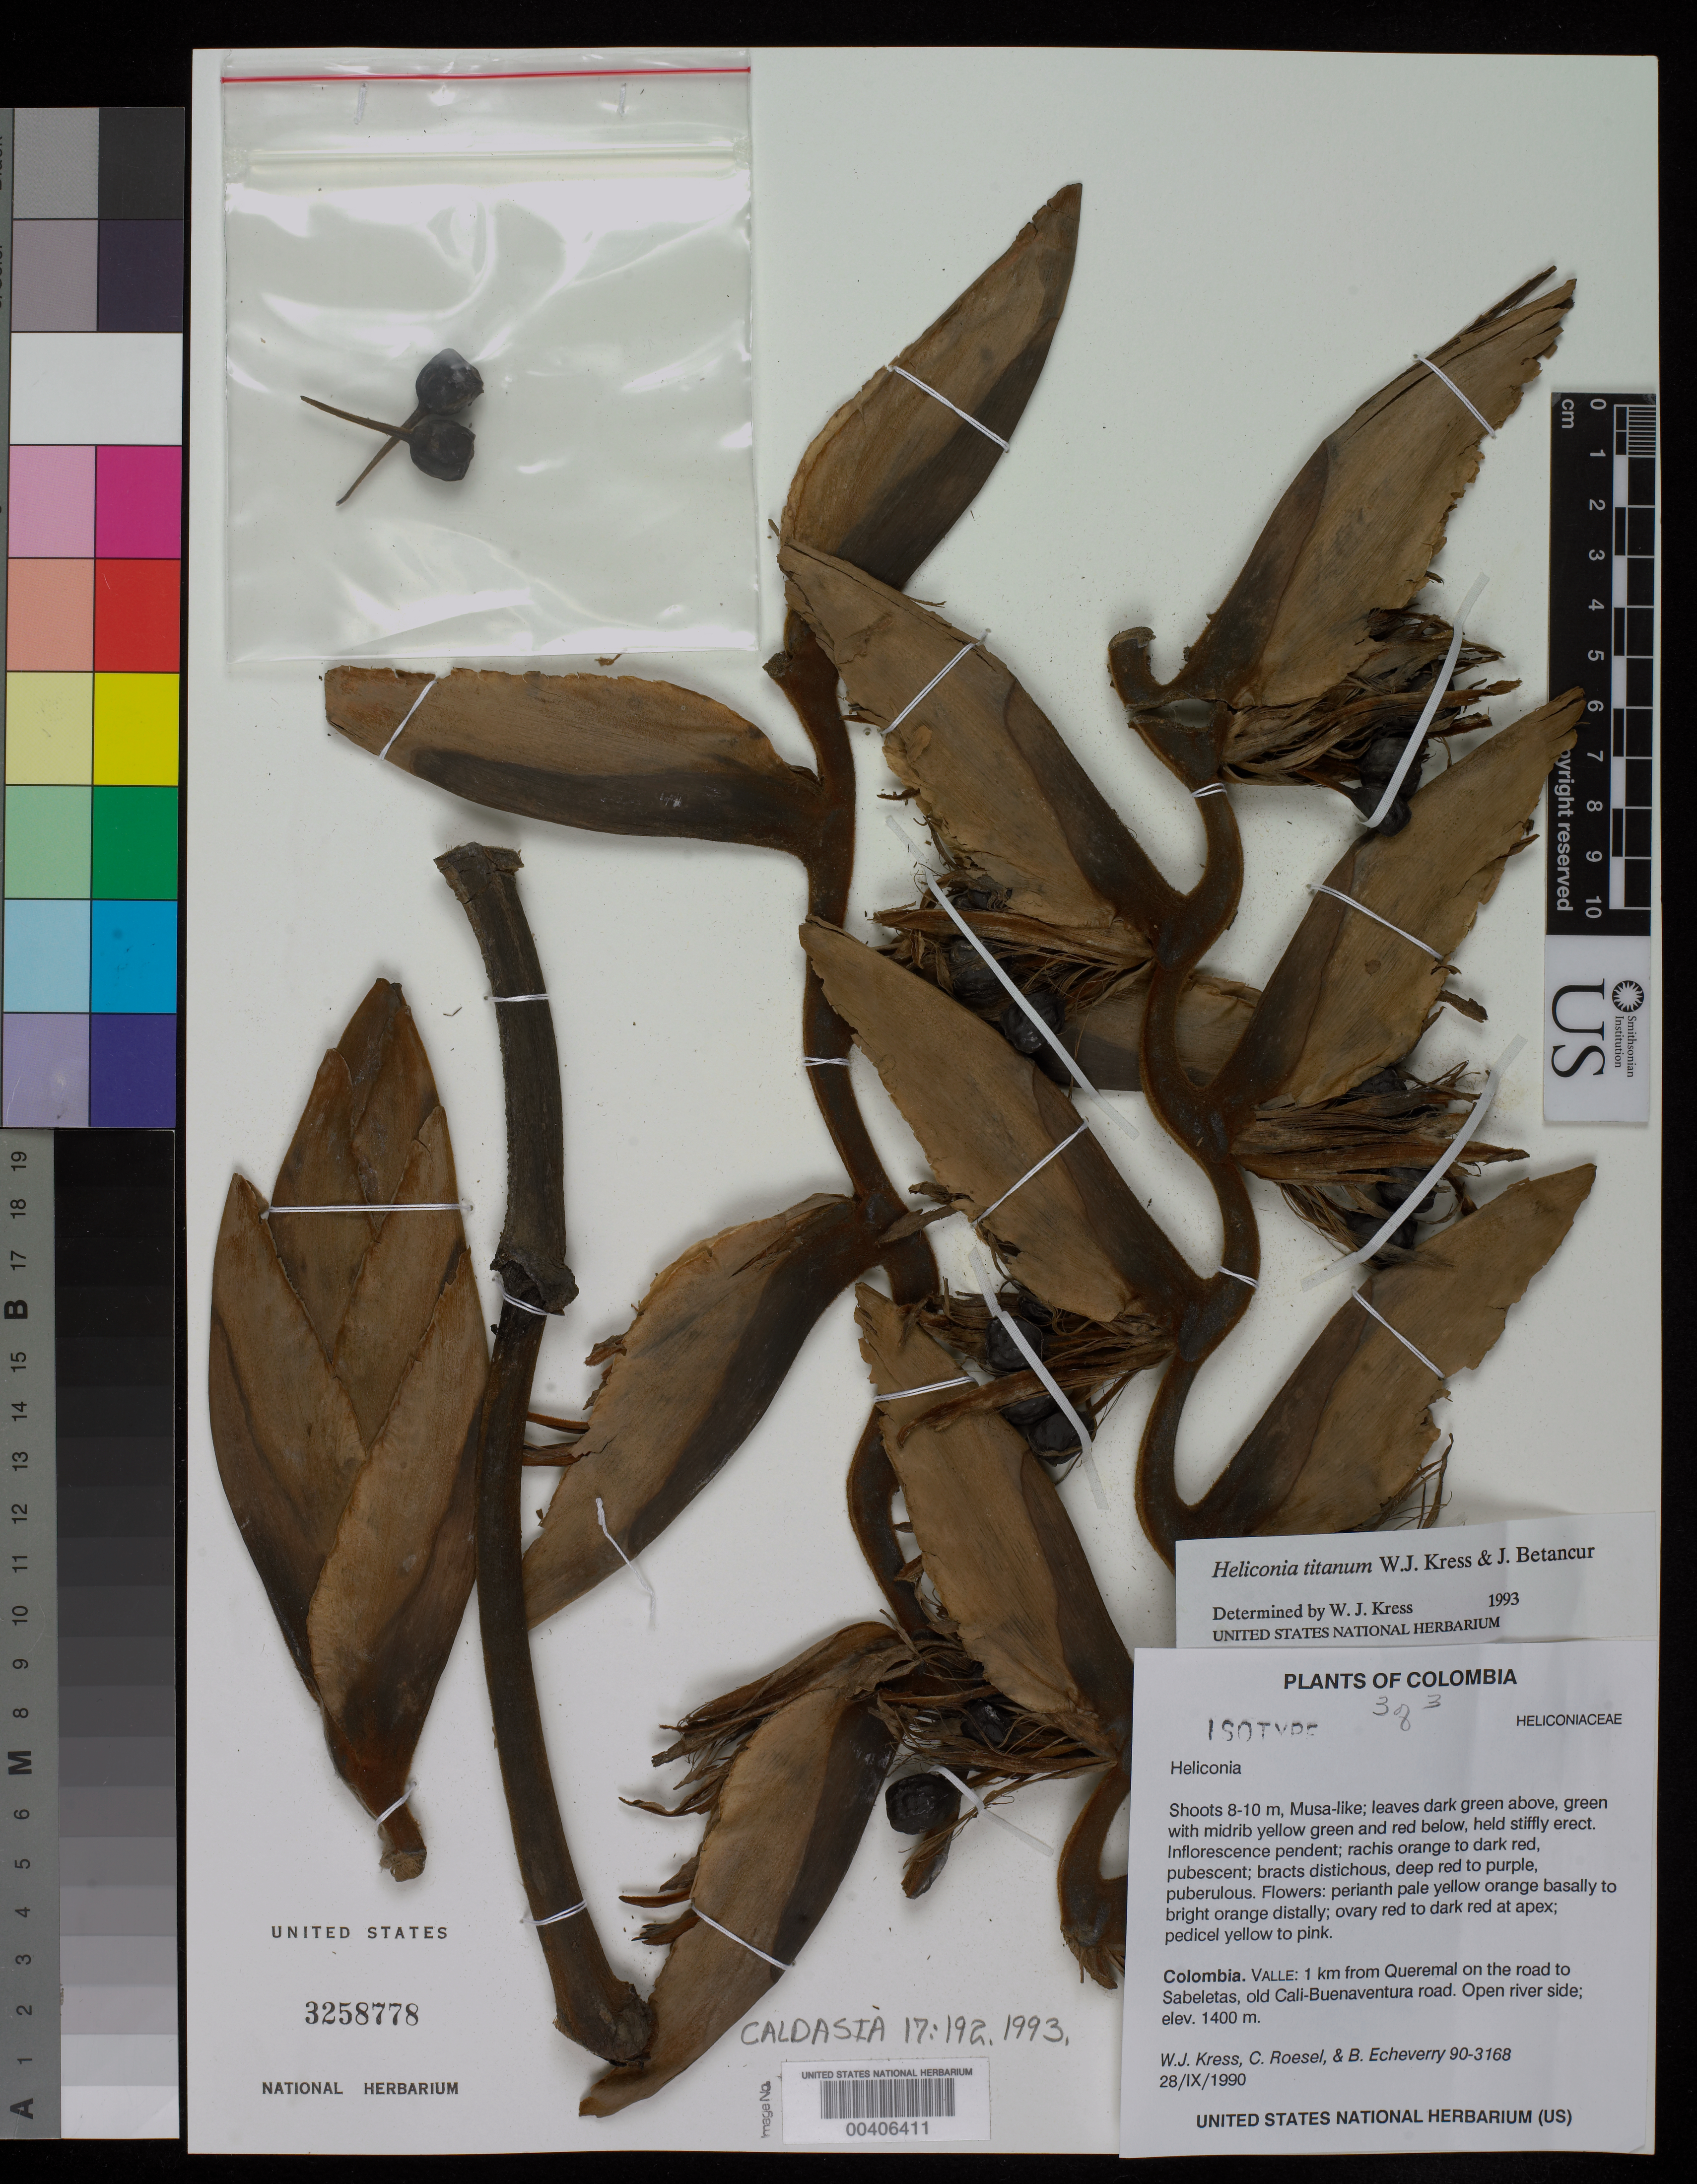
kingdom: Plantae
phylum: Tracheophyta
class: Liliopsida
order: Zingiberales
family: Heliconiaceae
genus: Heliconia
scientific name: Heliconia titanum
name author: W.J. Kress & Betancur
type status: Isotype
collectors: W. J. Kress, C. S. Roesel & B. Echeverry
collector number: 90-3168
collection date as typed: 28 Sep 1990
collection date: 1990-09-28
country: Colombia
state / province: Valle del Cauca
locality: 1 km from Queremal on road to Sabeletas, old Cali-Buena Ventura road.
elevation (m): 1400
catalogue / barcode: US 3258778